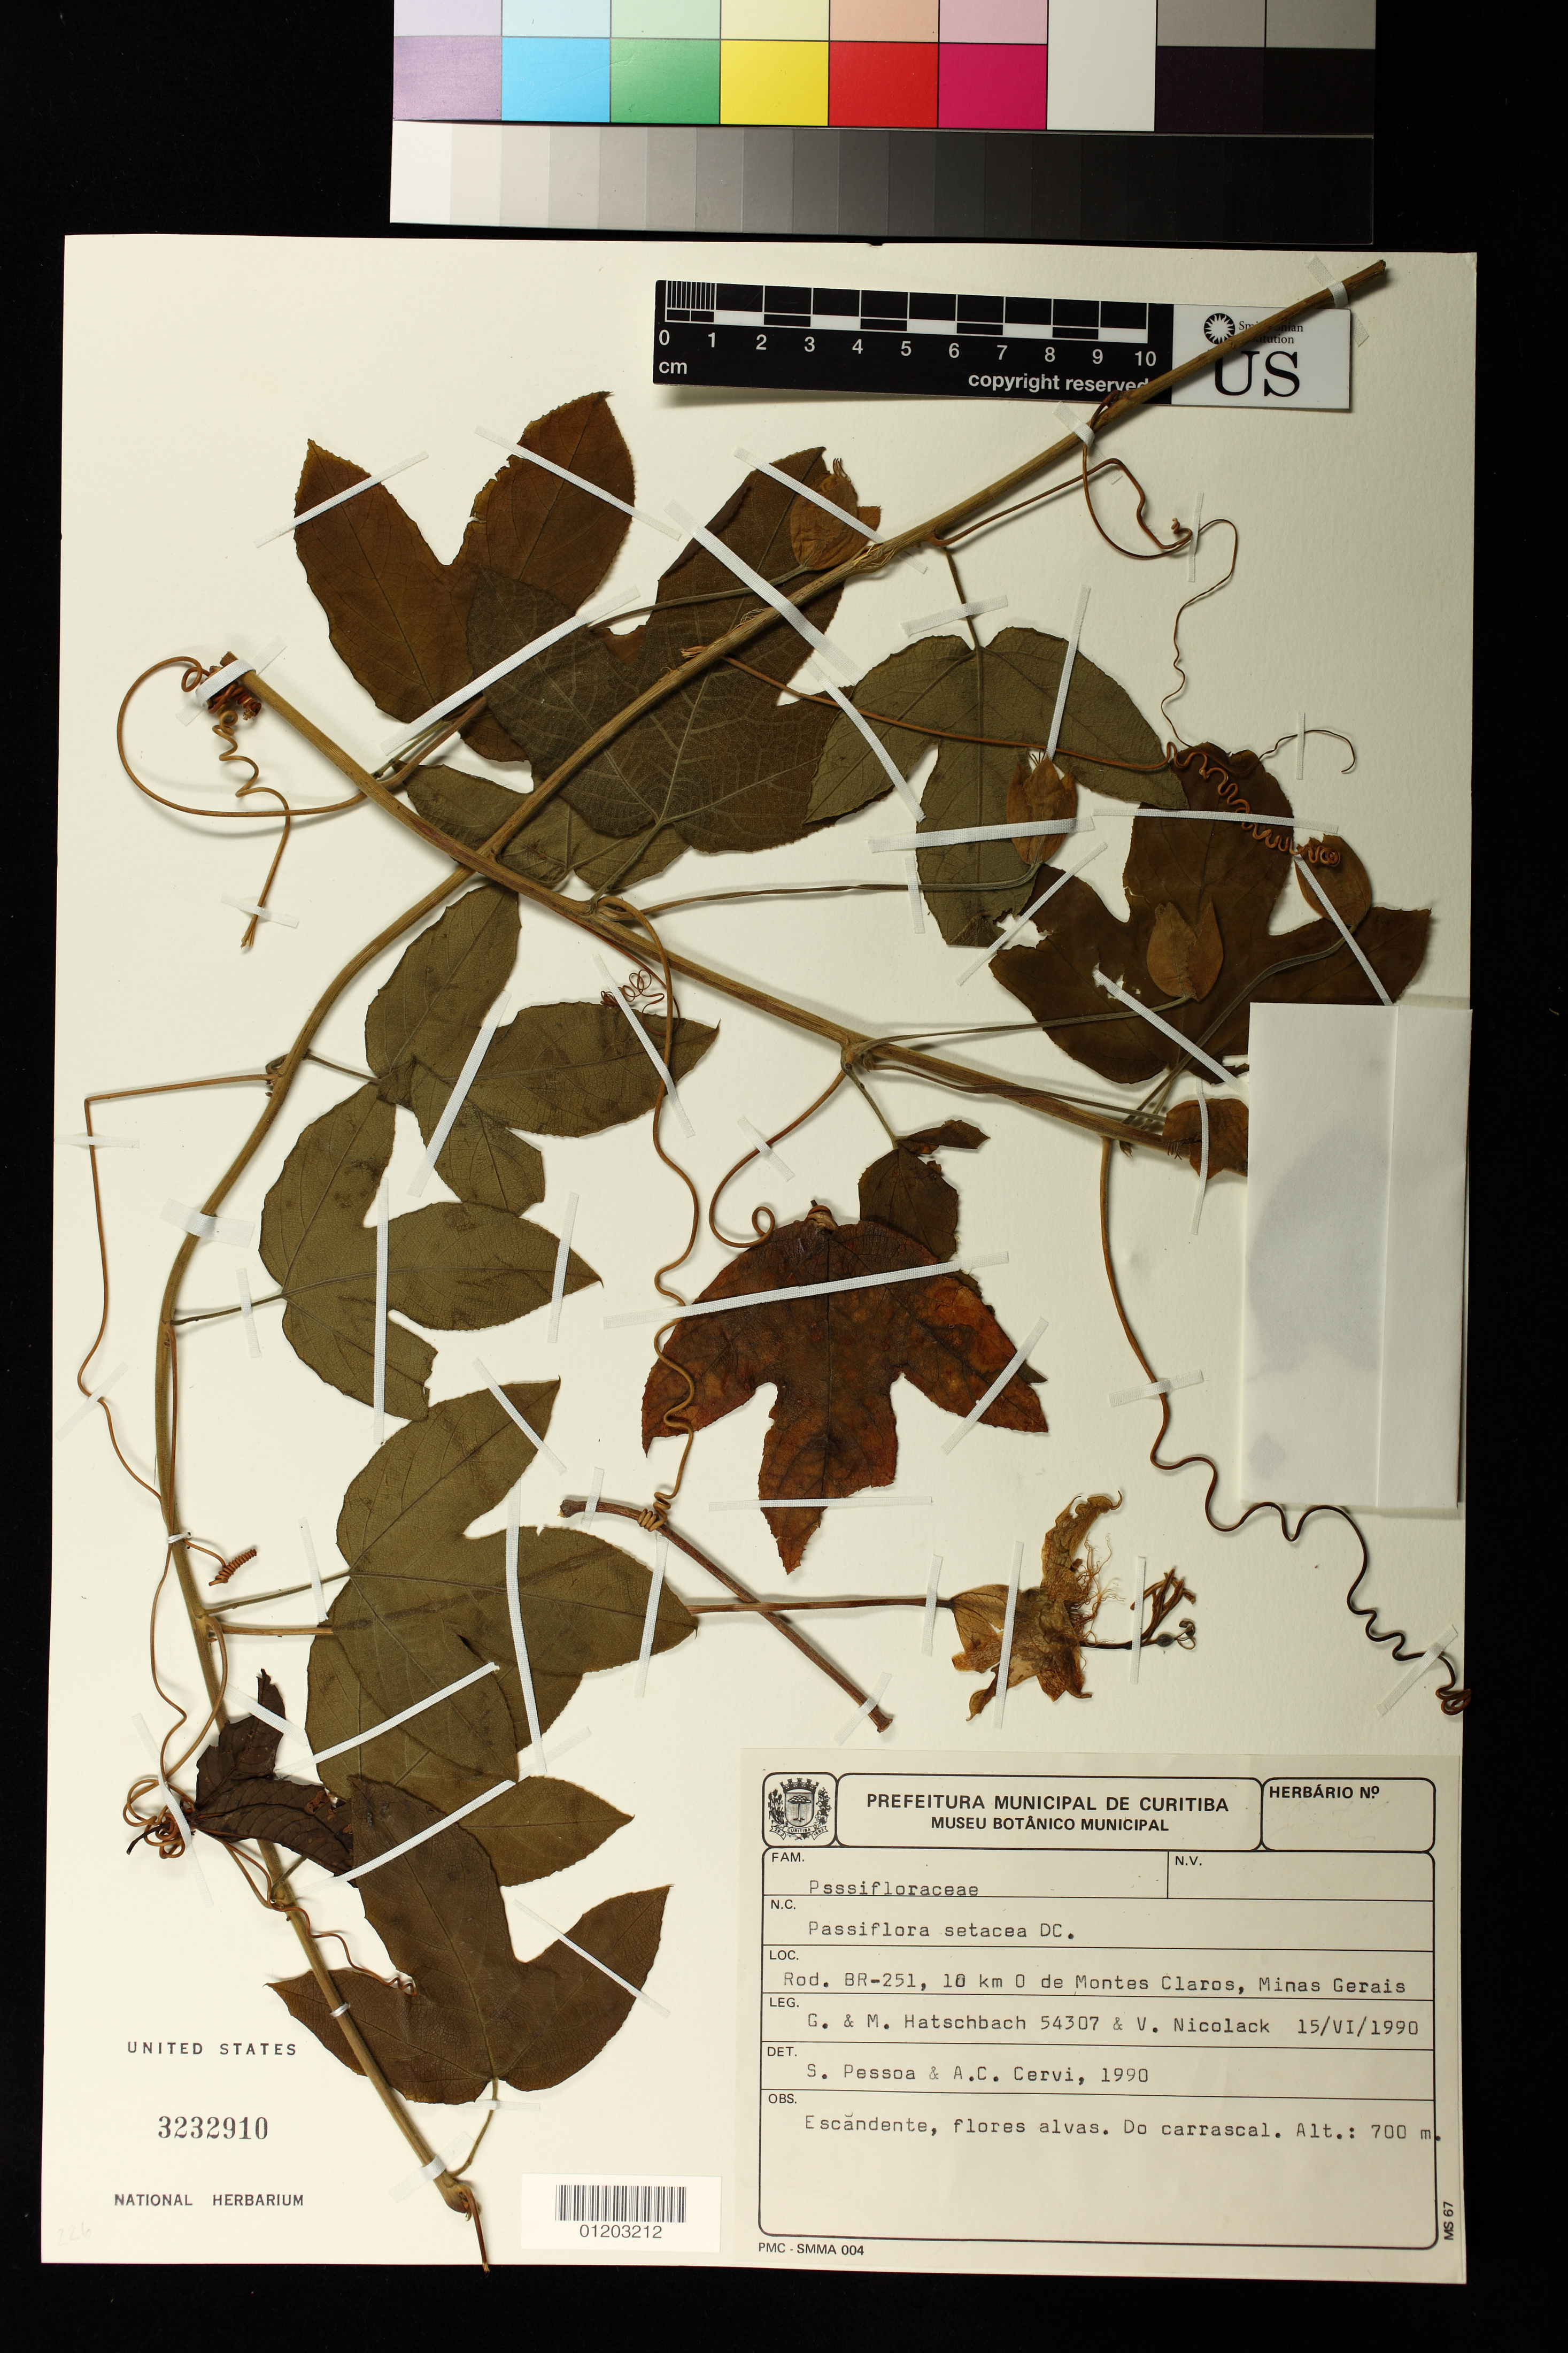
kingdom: Plantae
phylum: Tracheophyta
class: Magnoliopsida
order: Malpighiales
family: Passifloraceae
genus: Passiflora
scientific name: Passiflora setacea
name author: DC.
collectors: G. Hatschbach, M. M. Hatschbach & V. Nicolack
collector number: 54307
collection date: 1990-06-15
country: Brazil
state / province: Minas Gerais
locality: Rod. Br-251, 10 Km 0 de Montes Claros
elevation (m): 700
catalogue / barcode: US 3232910